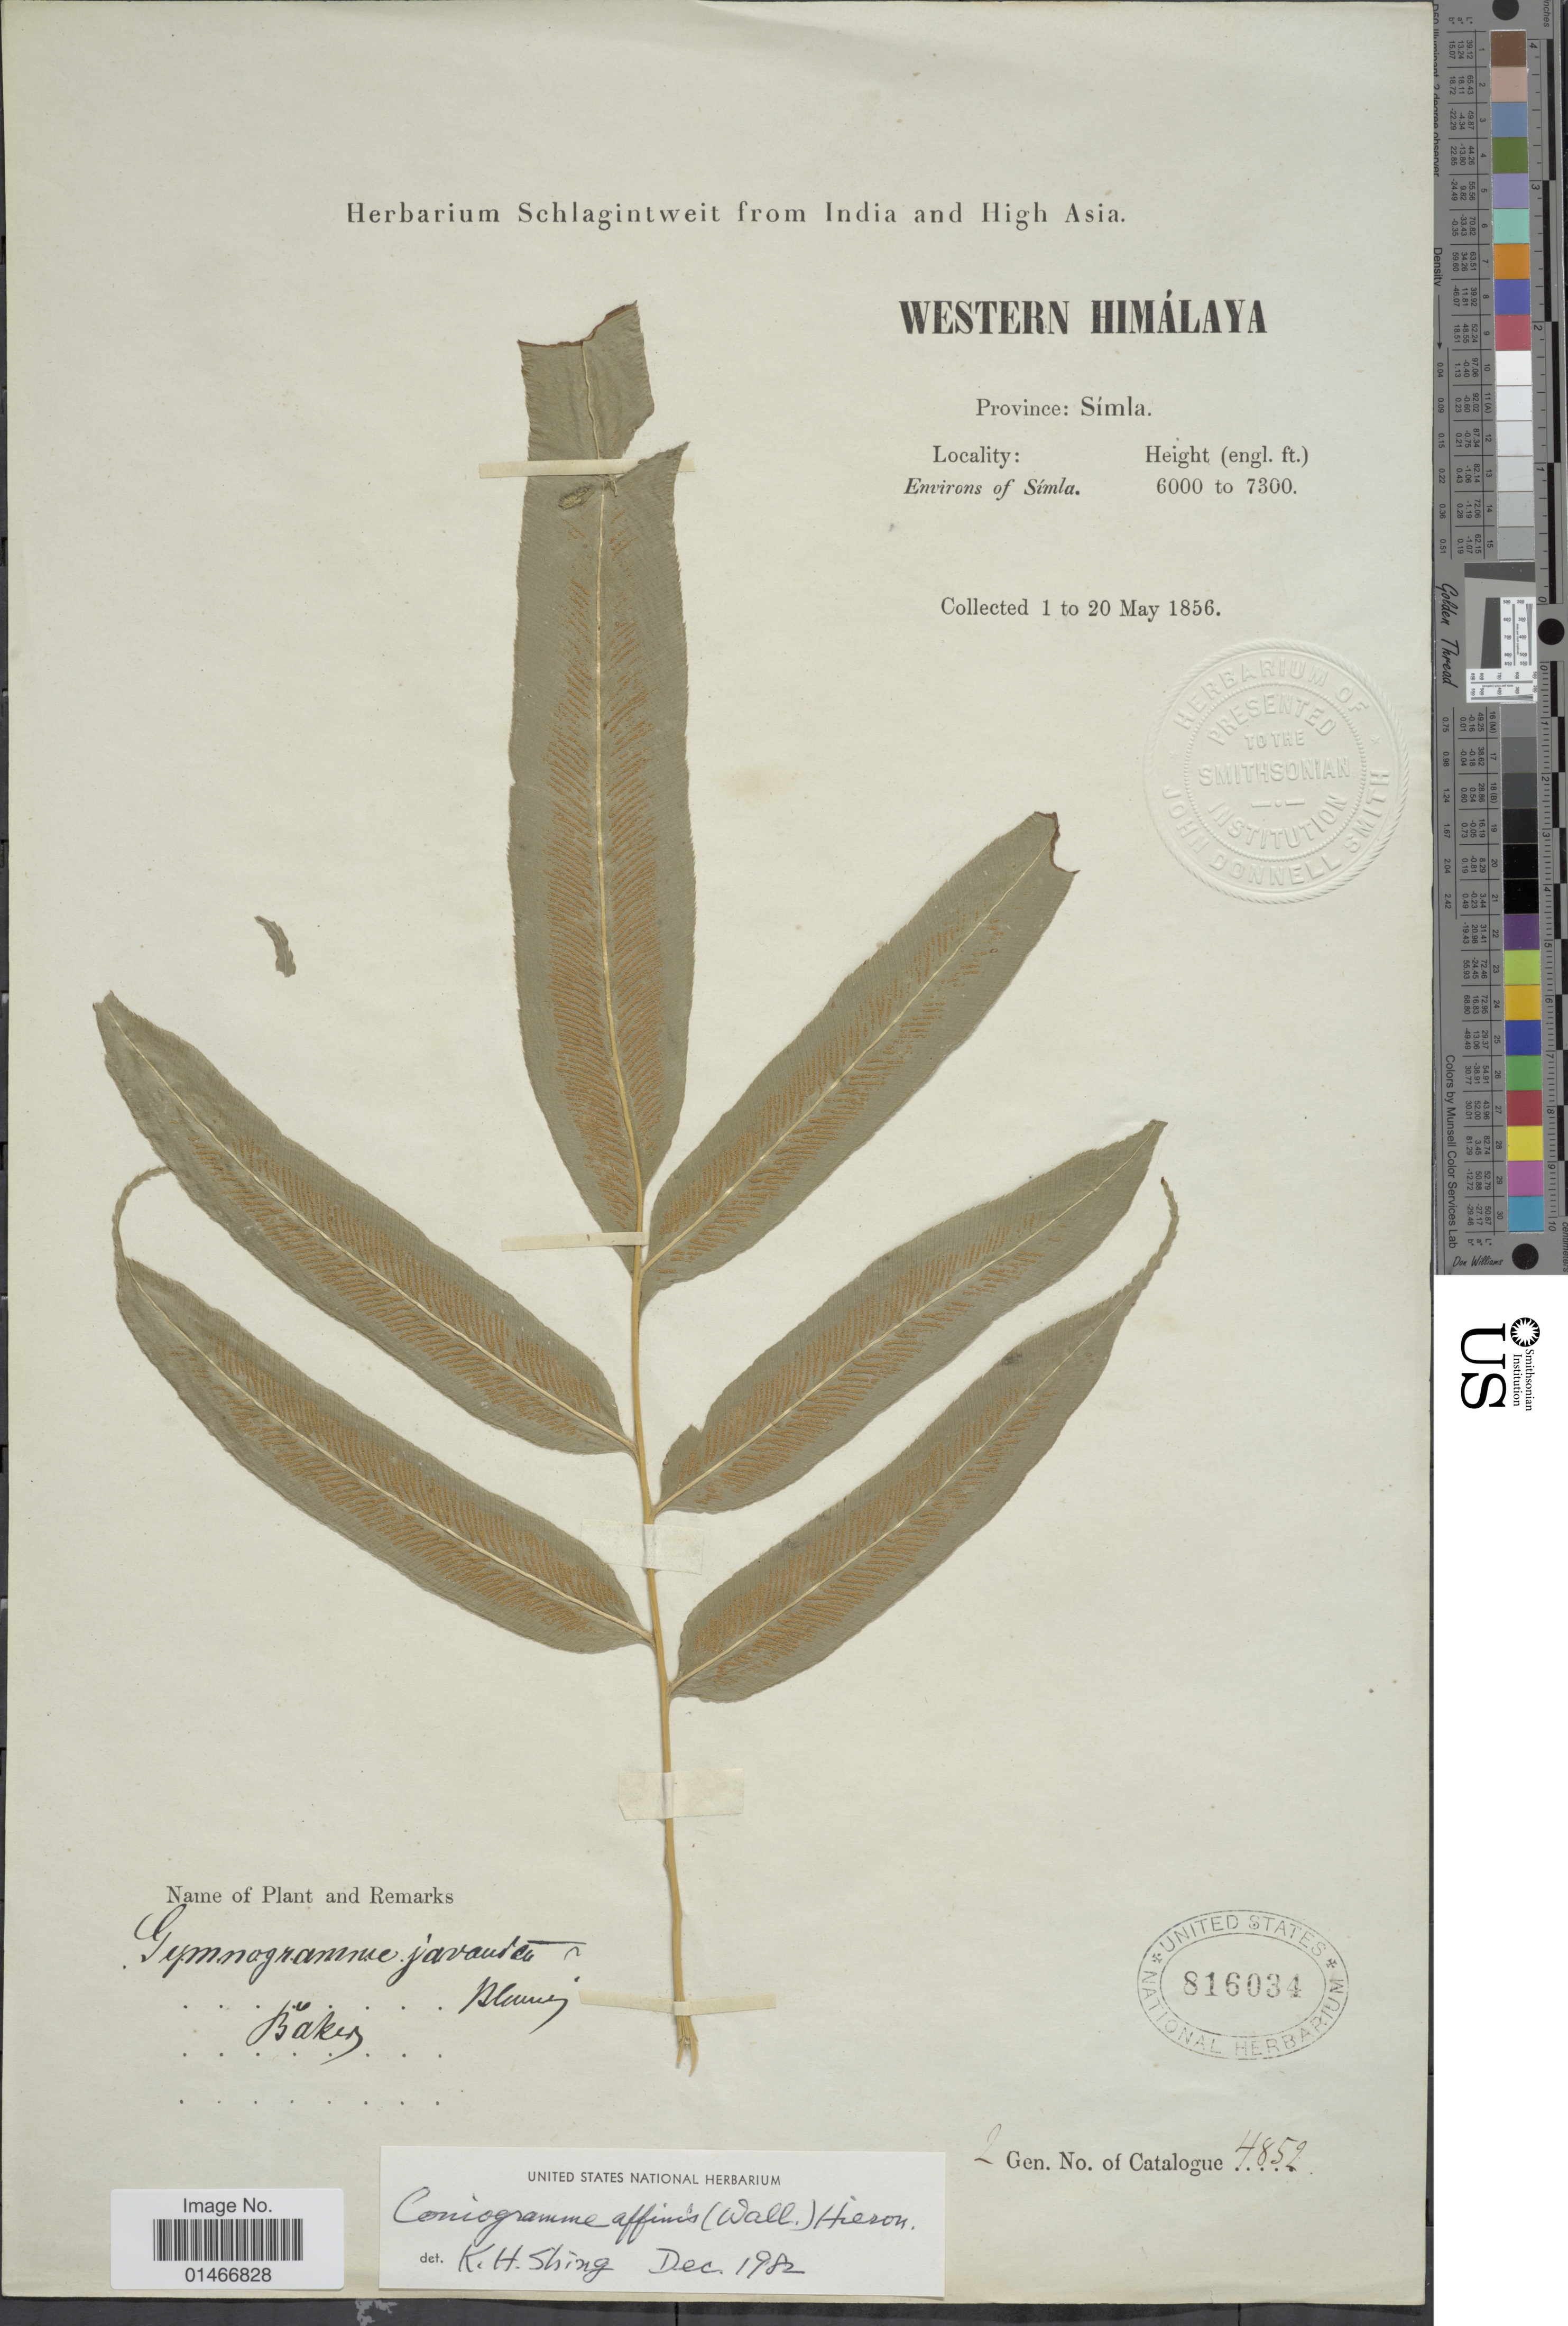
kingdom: Plantae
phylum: Tracheophyta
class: Polypodiopsida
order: Polypodiales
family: Pteridaceae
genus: Coniogramme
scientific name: Coniogramme affinis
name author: Hieron.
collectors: H. A. von Schlagintweit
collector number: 4859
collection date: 1856-05-01/1856-05-20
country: India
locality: India and High Asia. Western Himalaya. Province: Simla. Environs of Simla.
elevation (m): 1829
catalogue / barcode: US 816034